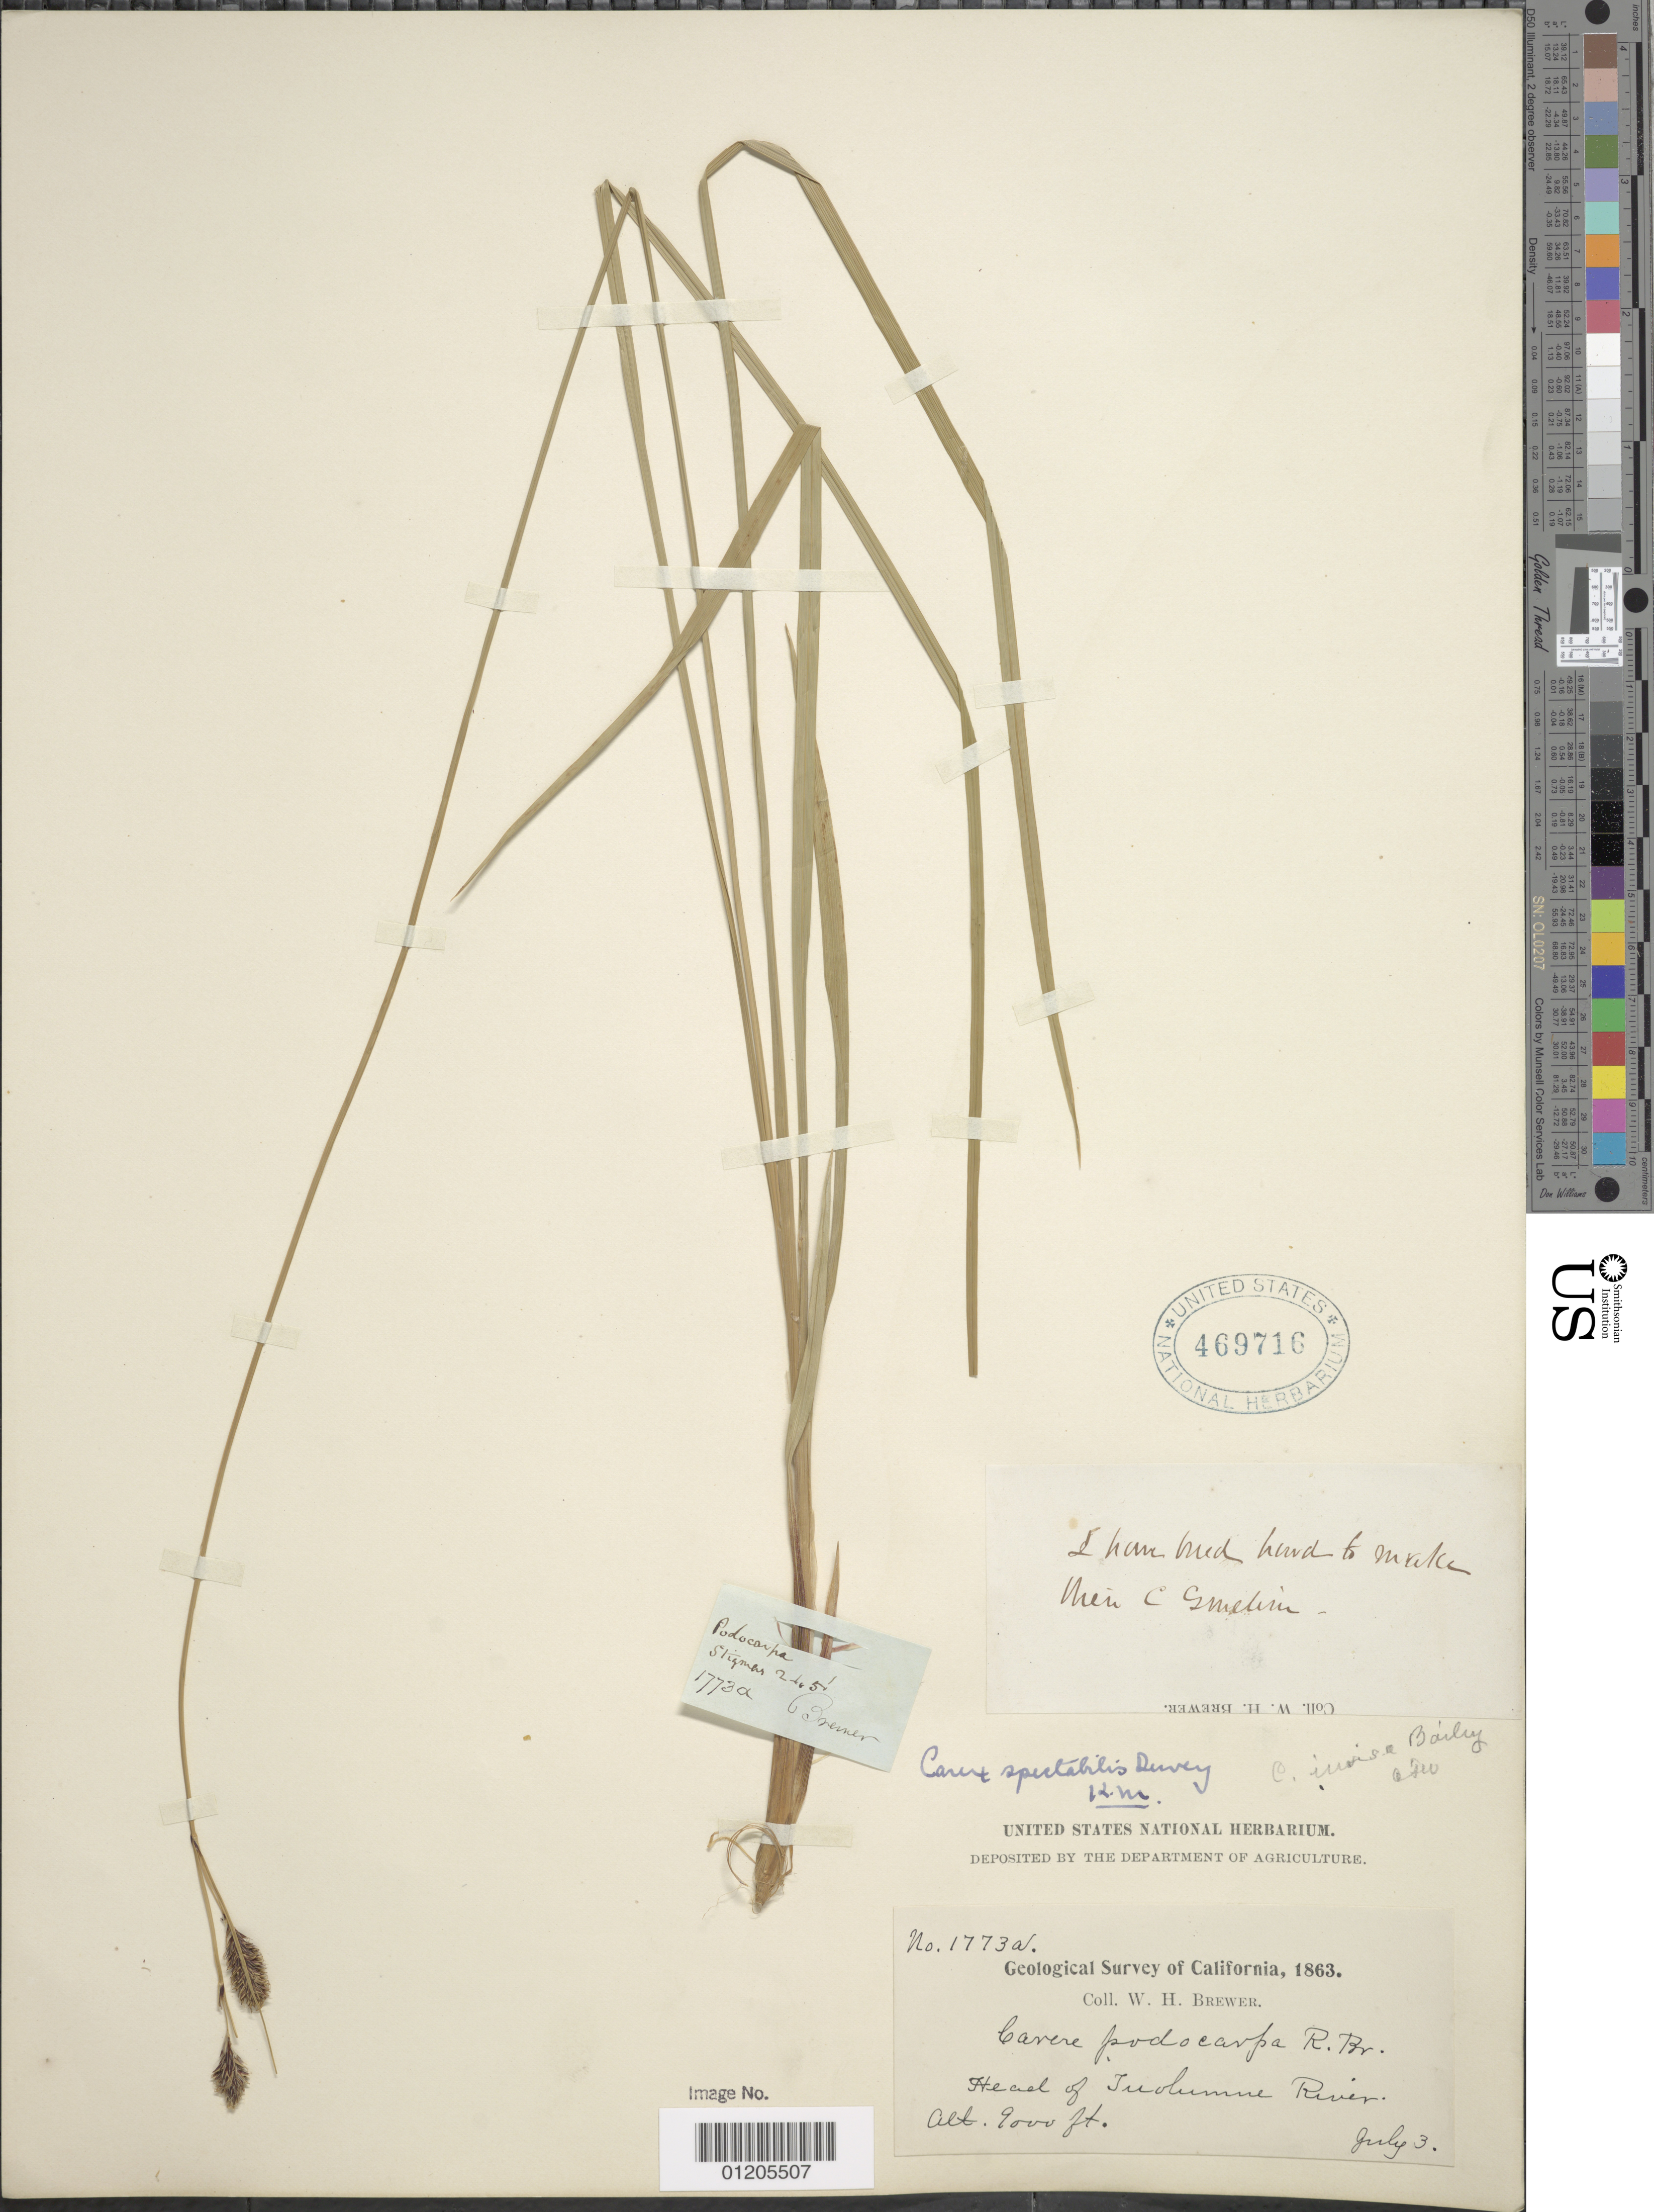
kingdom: Plantae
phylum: Tracheophyta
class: Liliopsida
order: Poales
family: Cyperaceae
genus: Carex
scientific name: Carex spectabilis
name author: Dewey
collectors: W. H. Brewer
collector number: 1773a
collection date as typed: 03 Jul 1863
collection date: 1863-07-03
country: United States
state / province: California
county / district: Tuolumne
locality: Head of Tuolumne River.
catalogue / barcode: US 469716